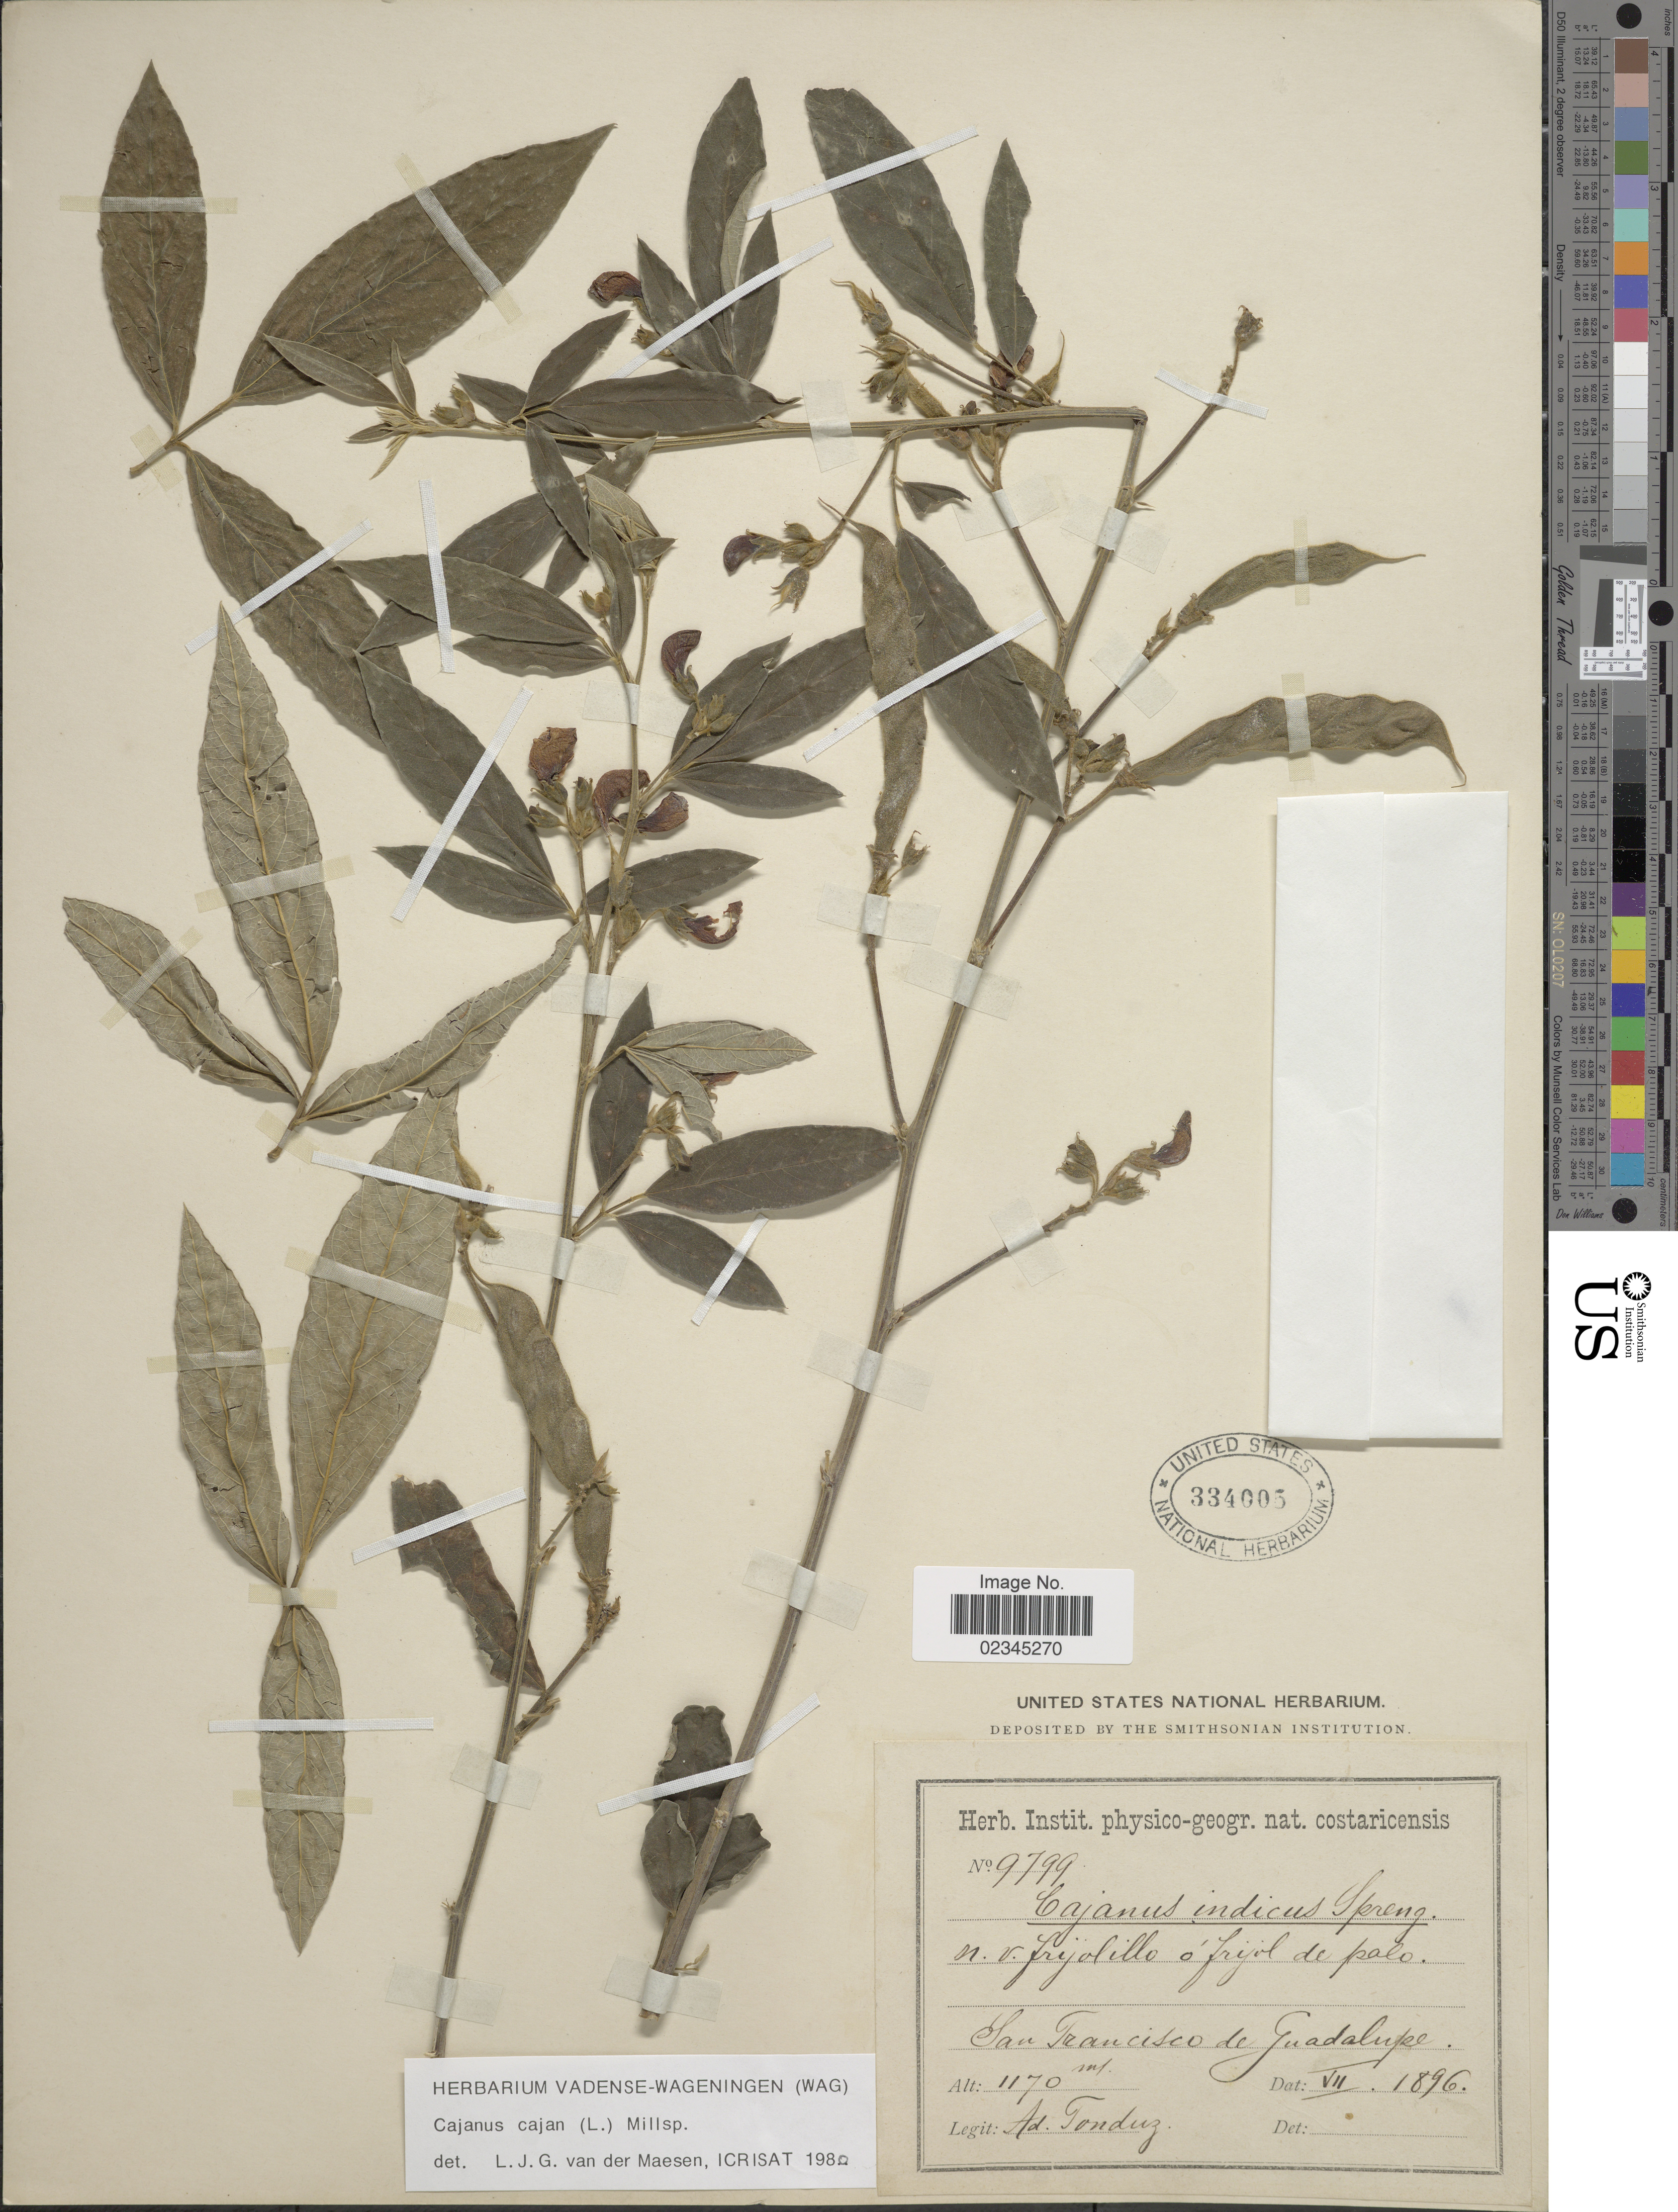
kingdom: Plantae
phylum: Tracheophyta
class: Magnoliopsida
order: Fabales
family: Fabaceae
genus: Cajanus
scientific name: Cajanus cajan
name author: (L.) Huth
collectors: A. Tonduz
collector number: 9799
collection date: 1896-07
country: Costa Rica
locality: San Francisco de Guadalupe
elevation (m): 1170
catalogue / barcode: US 334005